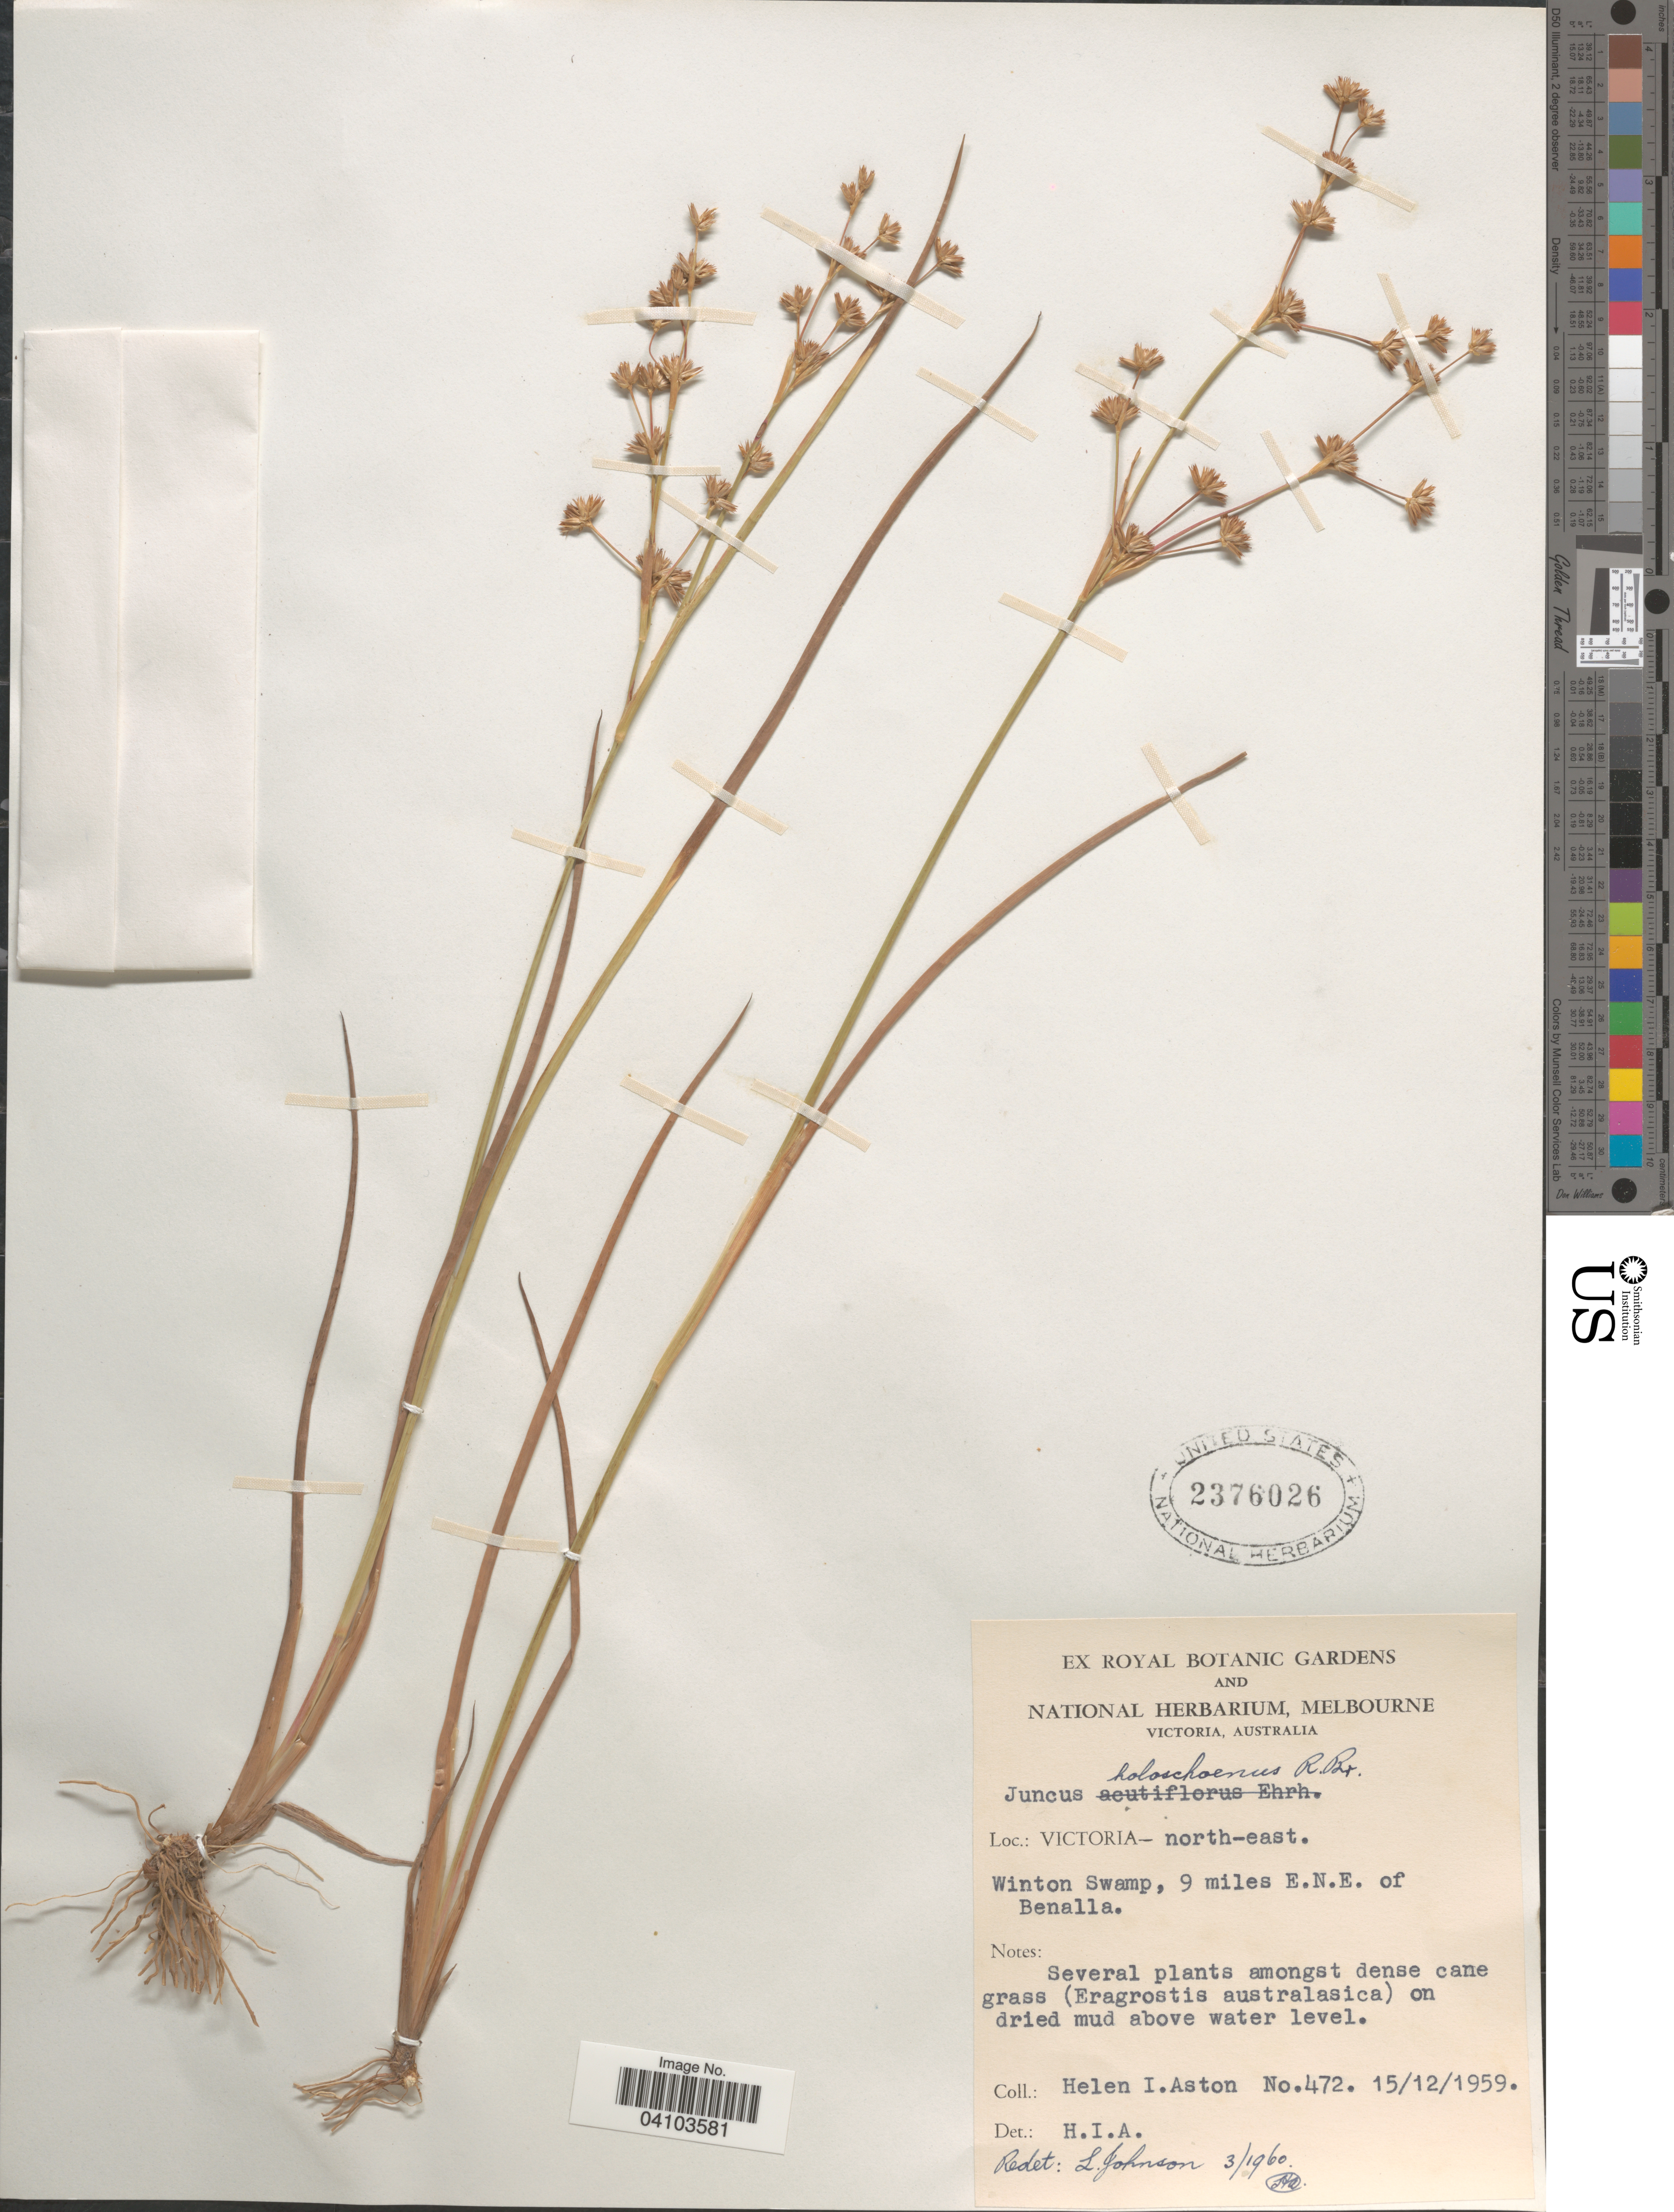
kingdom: Plantae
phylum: Tracheophyta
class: Liliopsida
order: Poales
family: Juncaceae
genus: Juncus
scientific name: Juncus holoschoenus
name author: R. Br.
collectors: H. I. Aston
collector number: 472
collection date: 1959-12-15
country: Australia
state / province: Victoria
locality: Victoria- north-east. Winton Swamp, 9miles E.N.E. of Benalla.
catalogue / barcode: US 2376026